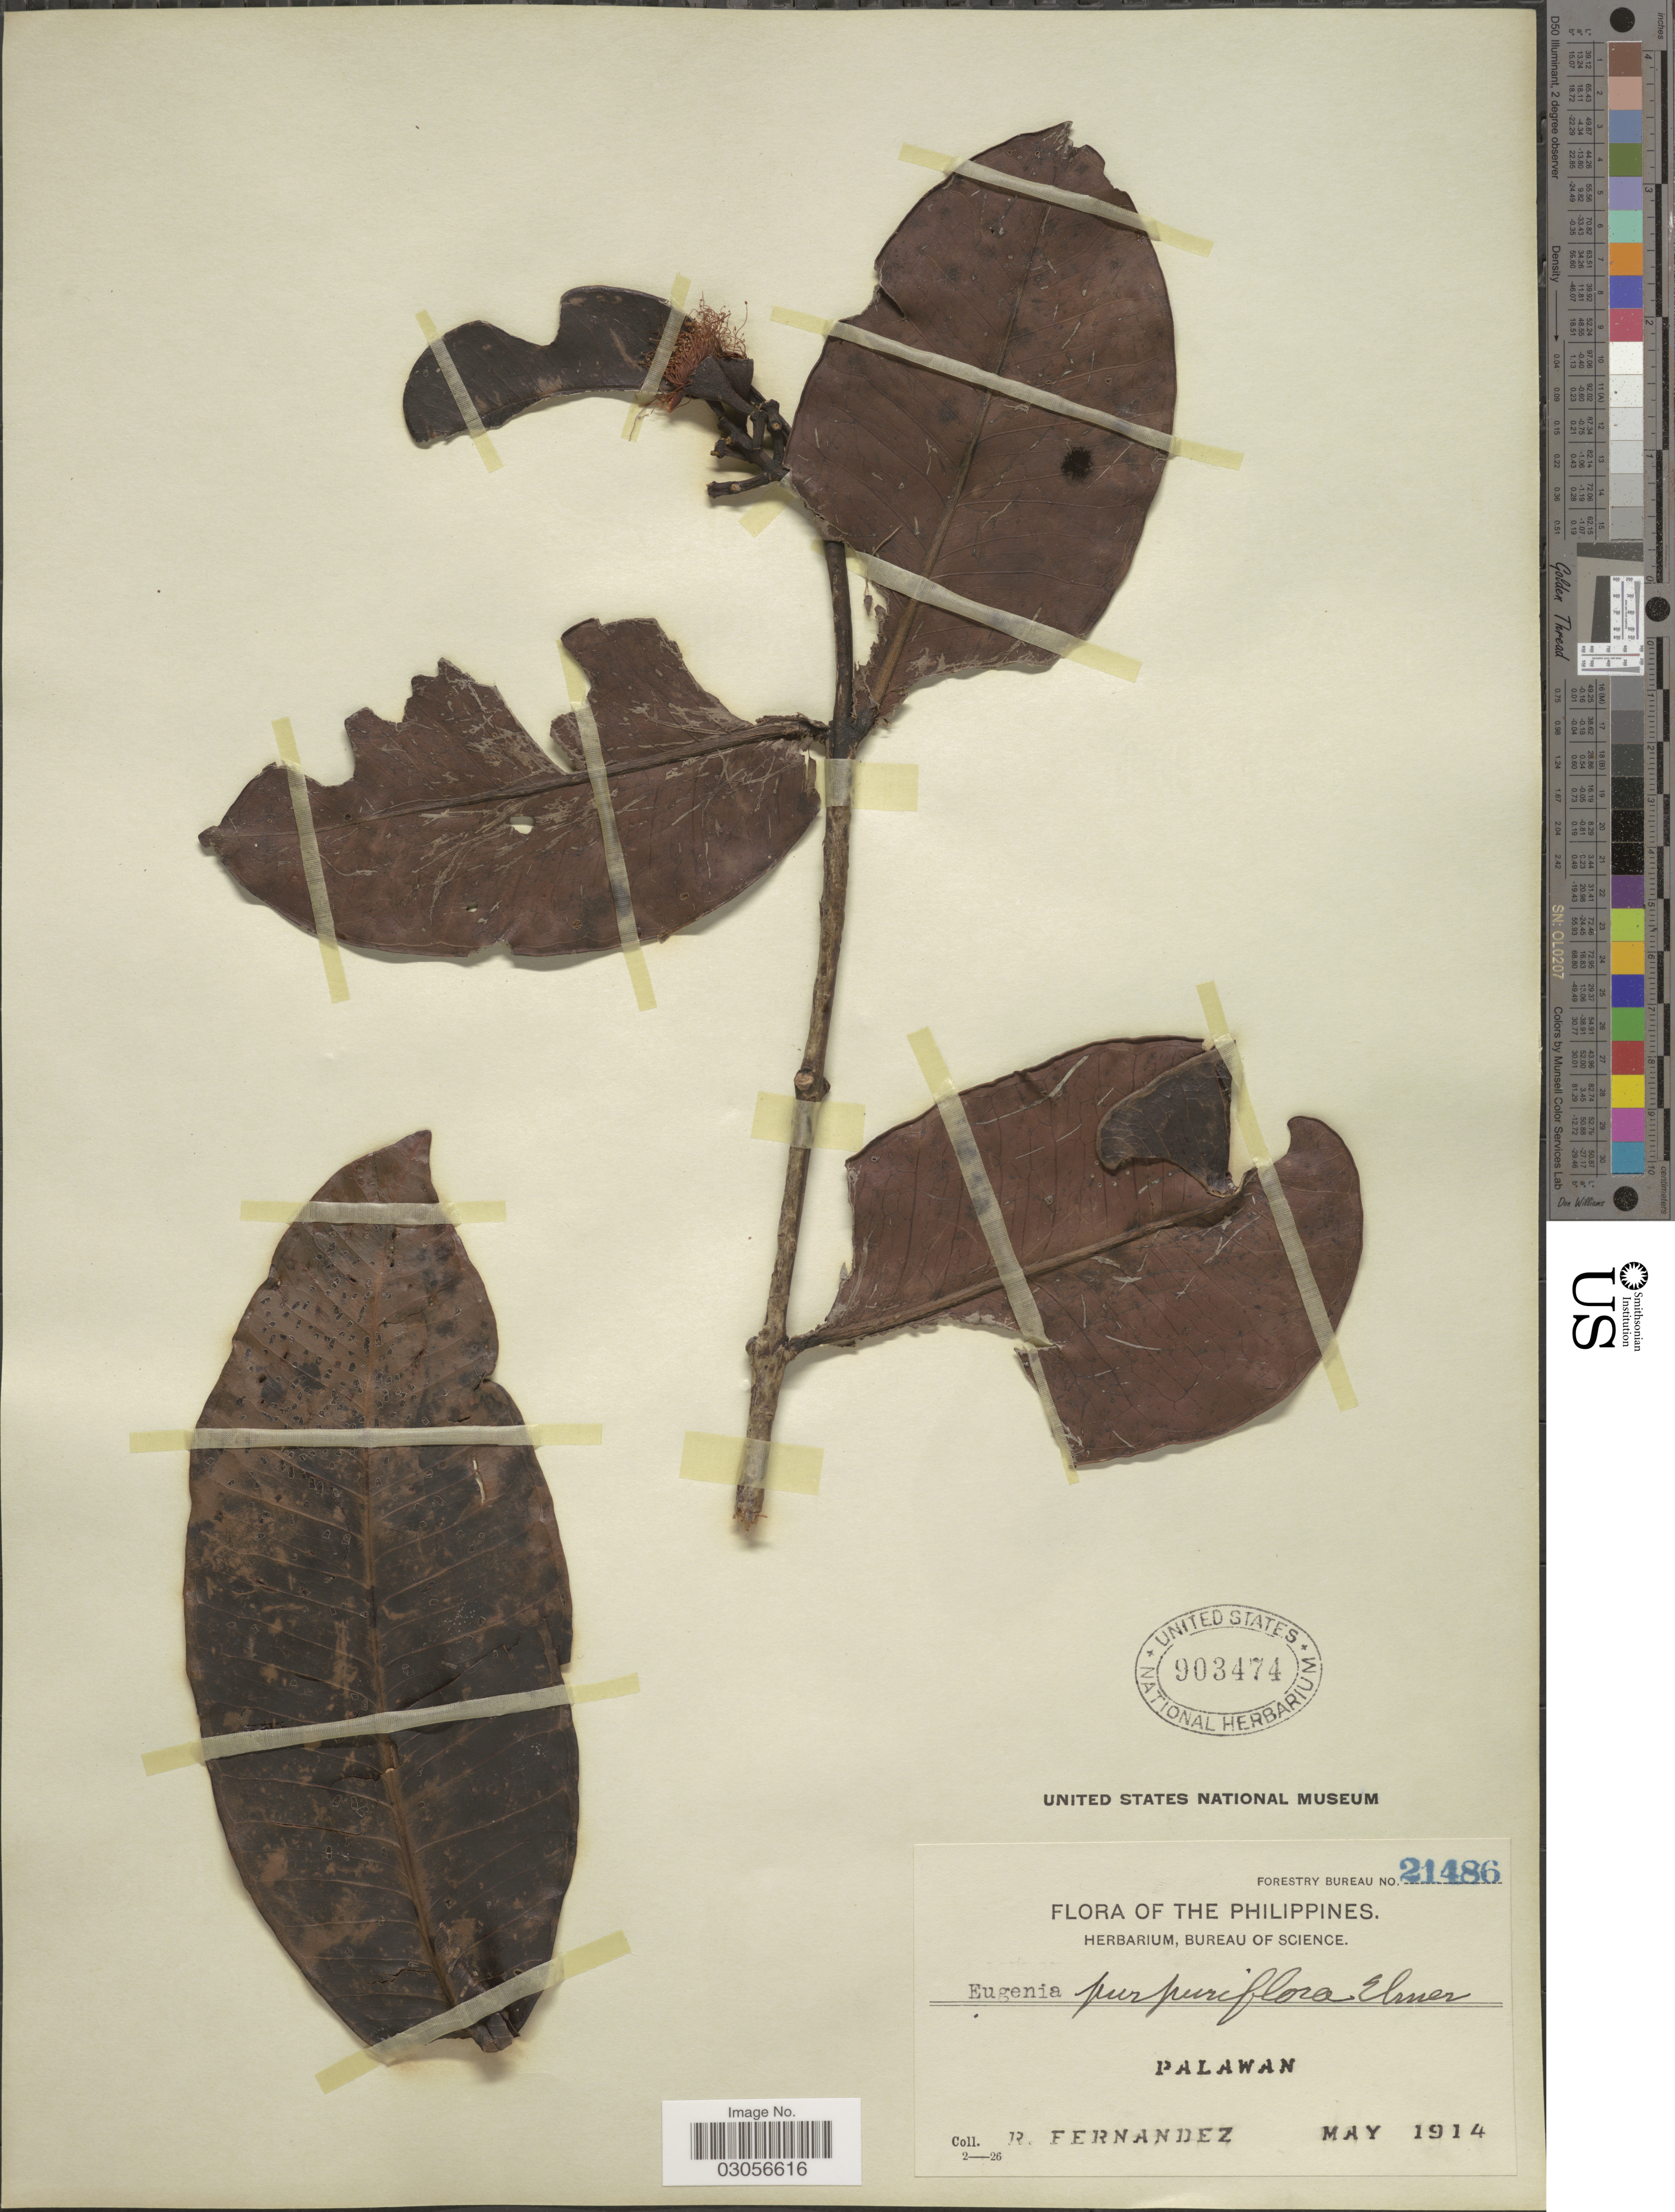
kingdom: Plantae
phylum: Tracheophyta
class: Magnoliopsida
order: Myrtales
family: Myrtaceae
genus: Syzygium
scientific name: Syzygium purpuriflorum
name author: (Elmer) Merr.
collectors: R. Fernandez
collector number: Forestry Bureau 21486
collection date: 1914-05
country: Philippines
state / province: Mimaropa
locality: Palawan.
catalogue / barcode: US 903474